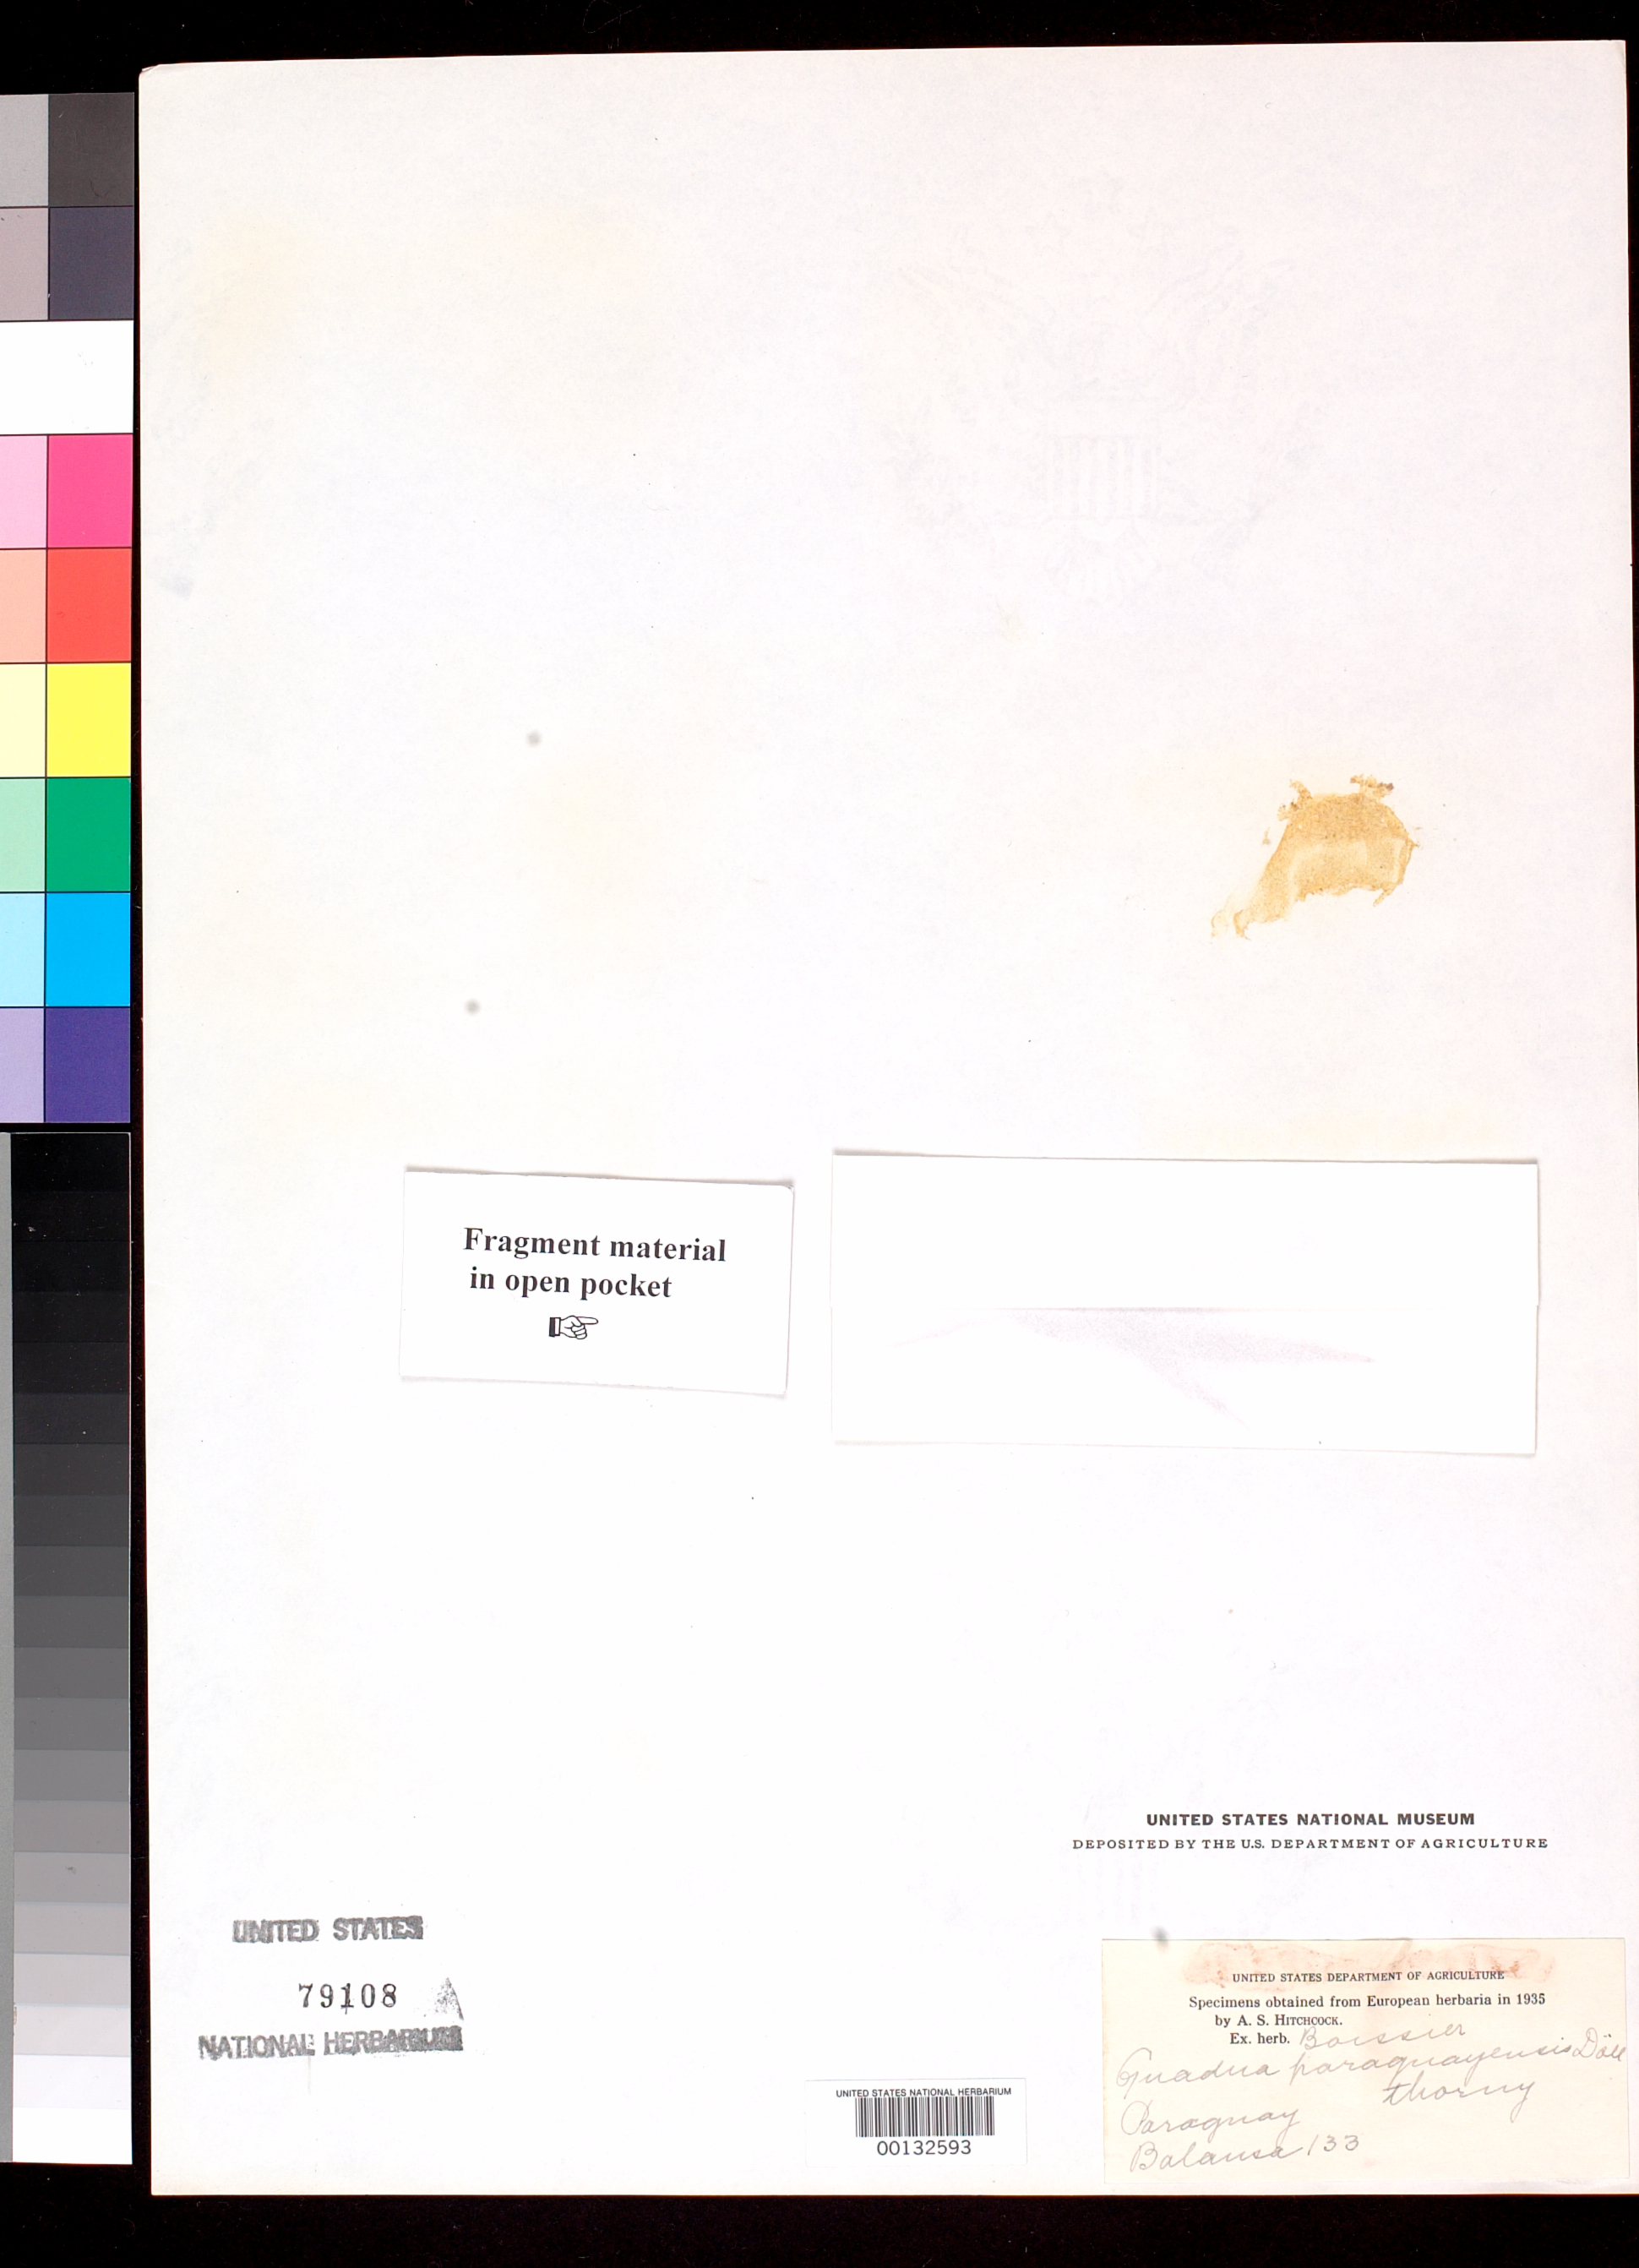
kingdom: Plantae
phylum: Tracheophyta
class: Liliopsida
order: Poales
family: Poaceae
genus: Guadua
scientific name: Guadua paraguayana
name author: Döll in Mart.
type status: Isotype Fragment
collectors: B. Balansa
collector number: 133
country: Paraguay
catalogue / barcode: US 79108